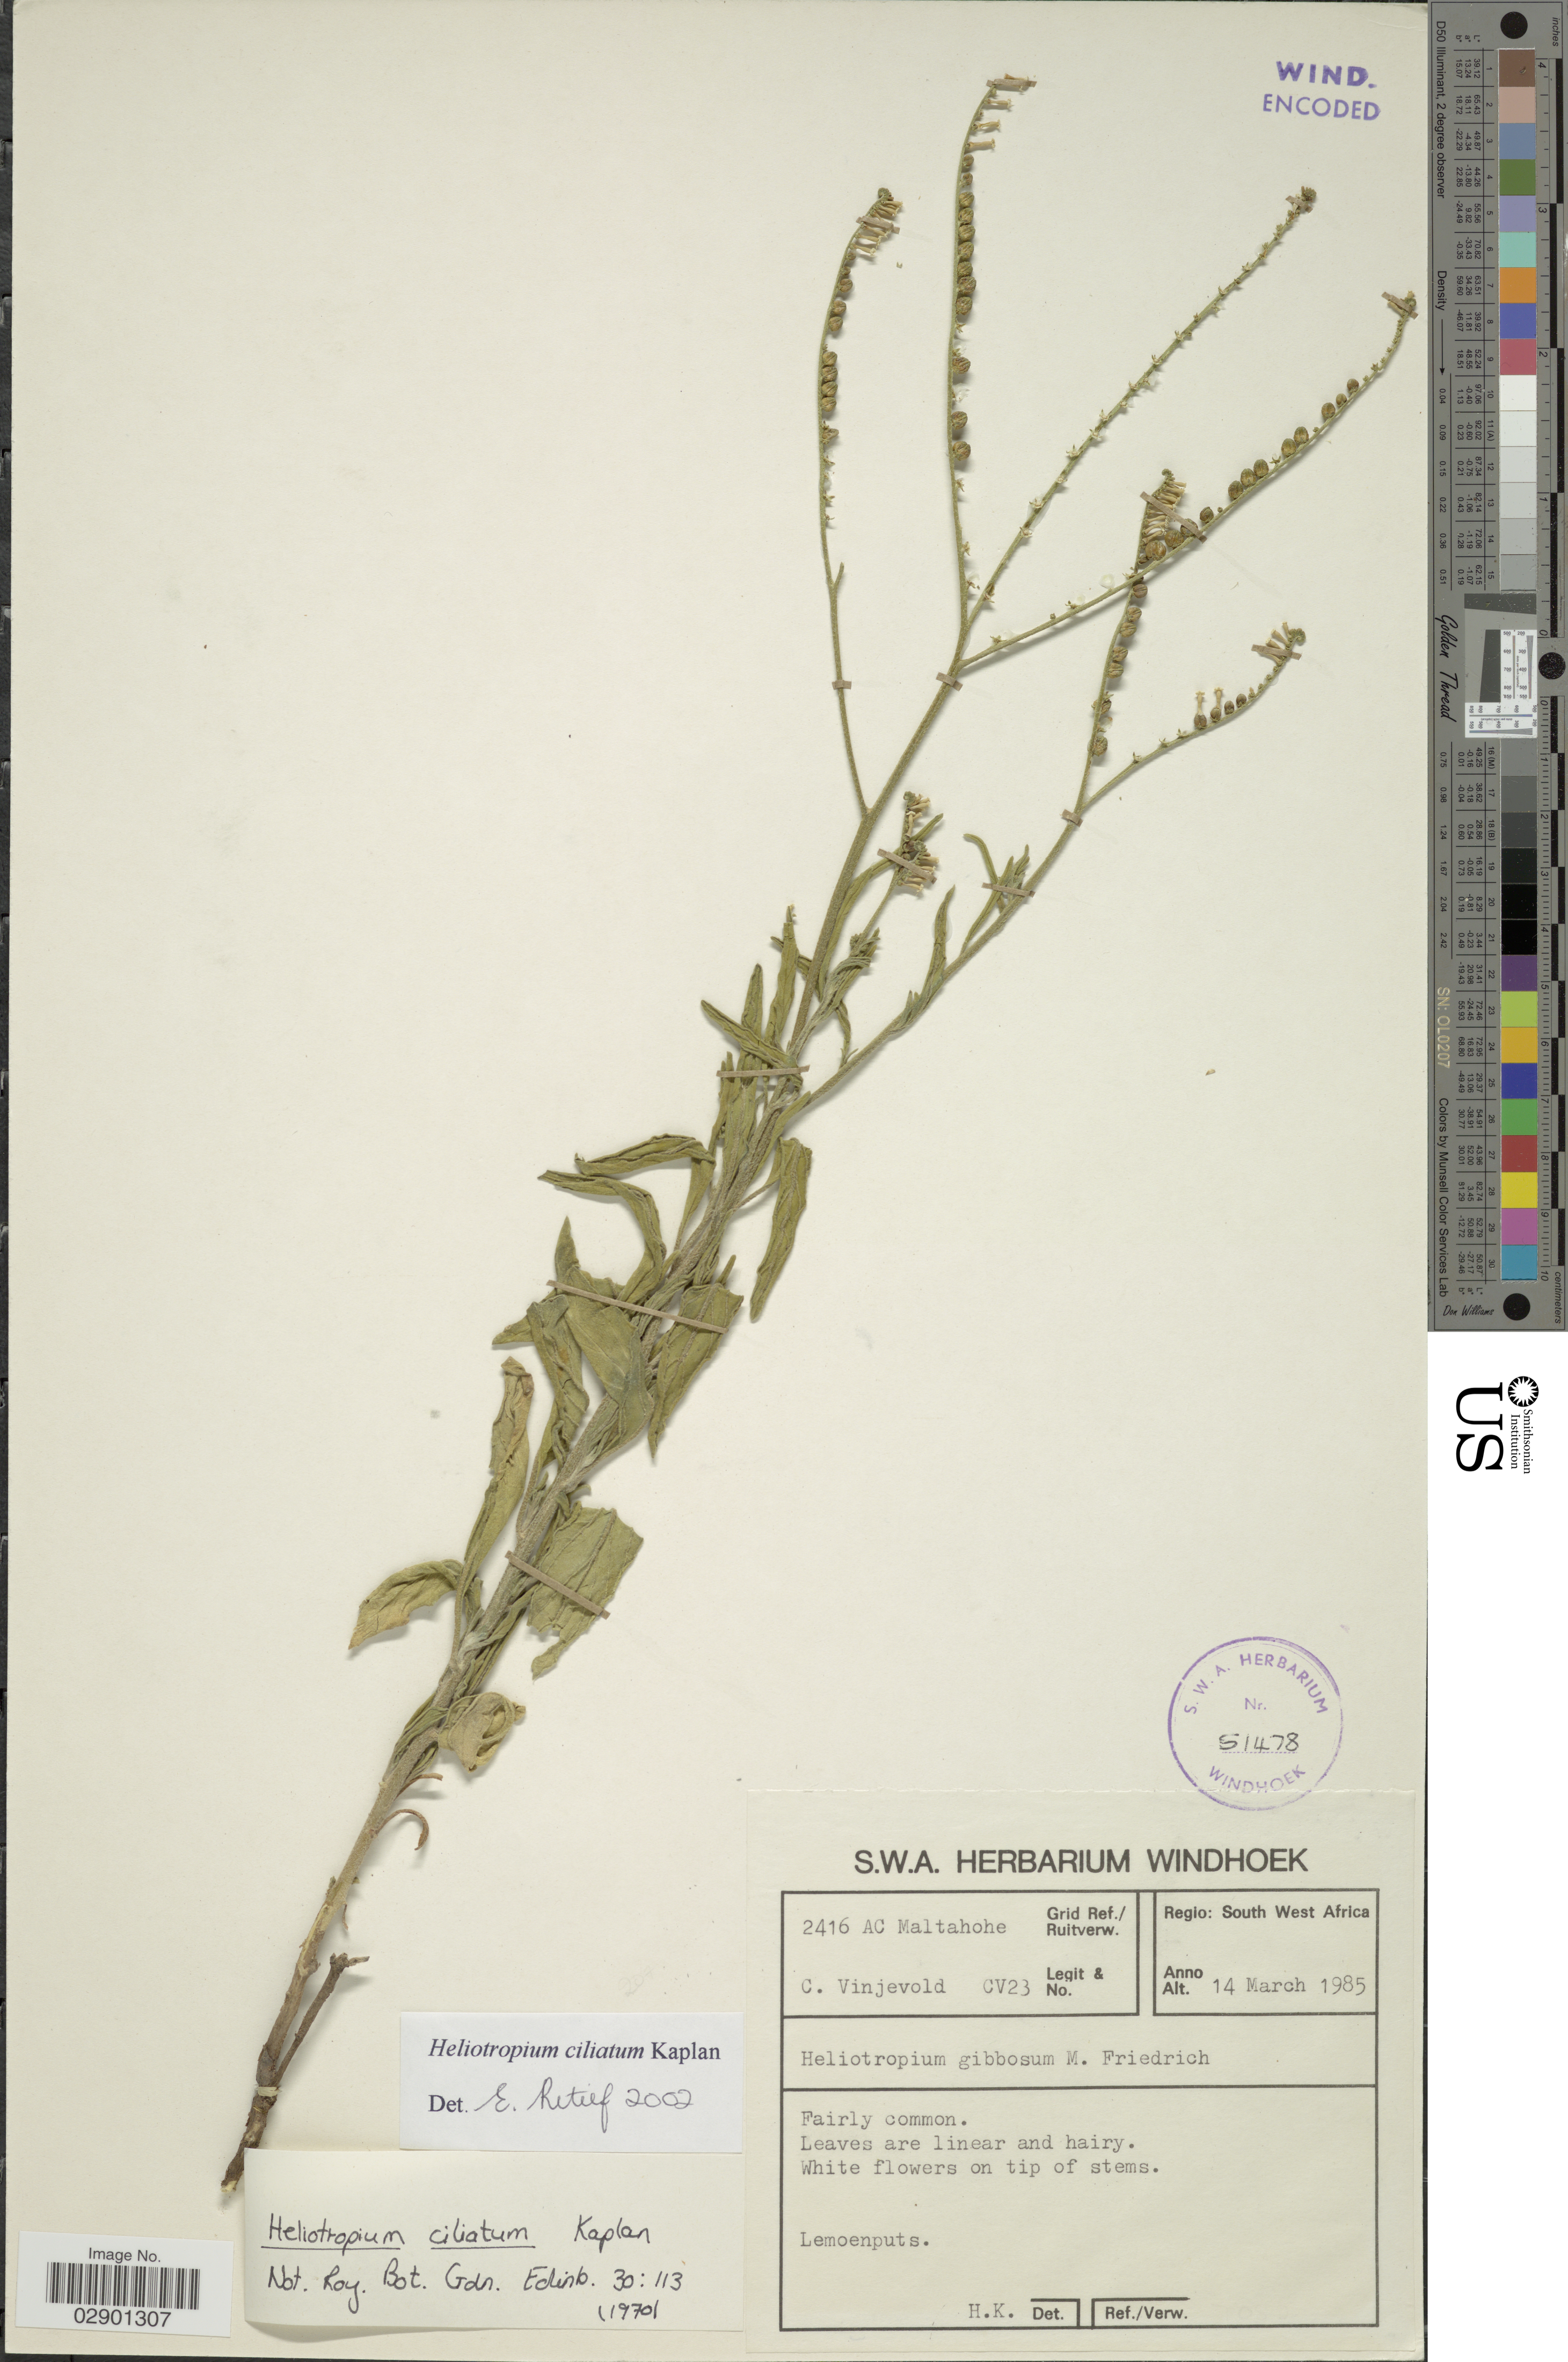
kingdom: Plantae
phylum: Tracheophyta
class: Magnoliopsida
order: Boraginales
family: Heliotropiaceae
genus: Heliotropium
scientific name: Heliotropium ciliatum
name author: Kaplan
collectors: C. Vinjevold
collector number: CV23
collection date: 1985-03-14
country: Namibia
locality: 2416 AC Maltahohe Grid Ref./ Ruitverw. Regio: South West Africa.